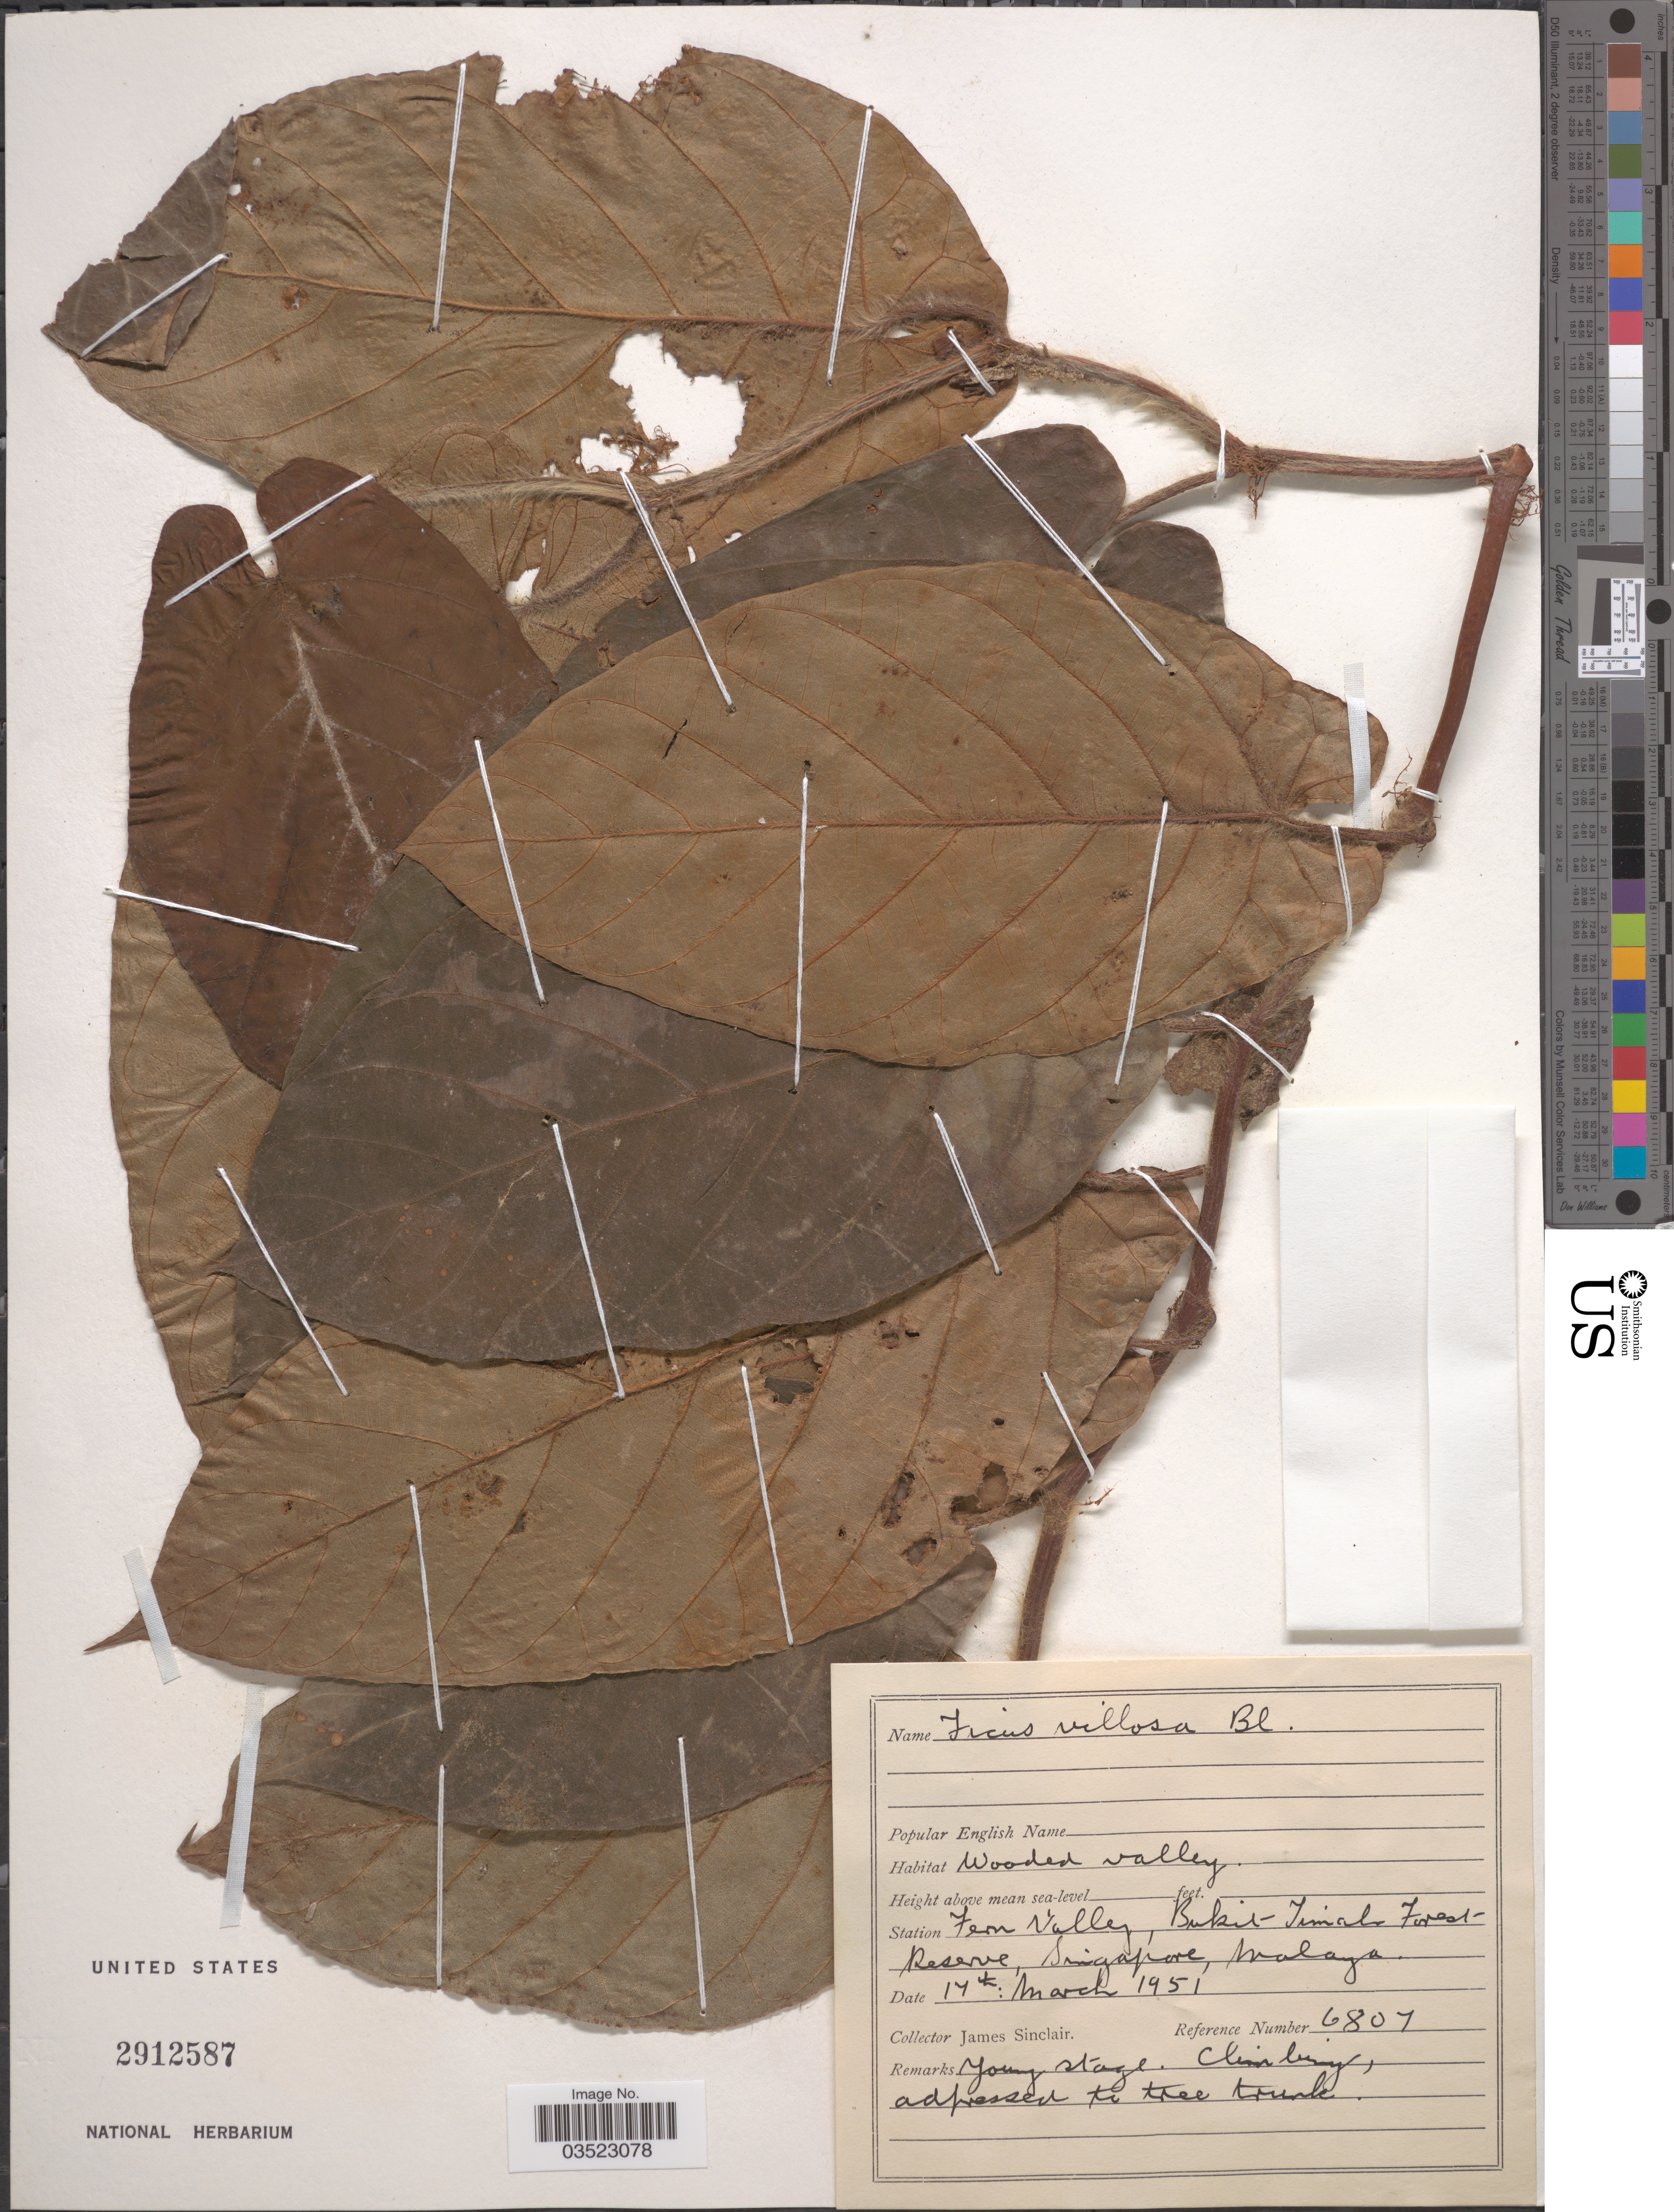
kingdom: Plantae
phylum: Tracheophyta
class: Magnoliopsida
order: Rosales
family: Moraceae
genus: Ficus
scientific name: Ficus villosa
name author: Blume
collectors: J. Sinclair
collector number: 6807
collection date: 1951-03-17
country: Singapore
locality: Station Fern Valley, Bukit Timah Forest Reserve, Malaya.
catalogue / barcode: US 2912587